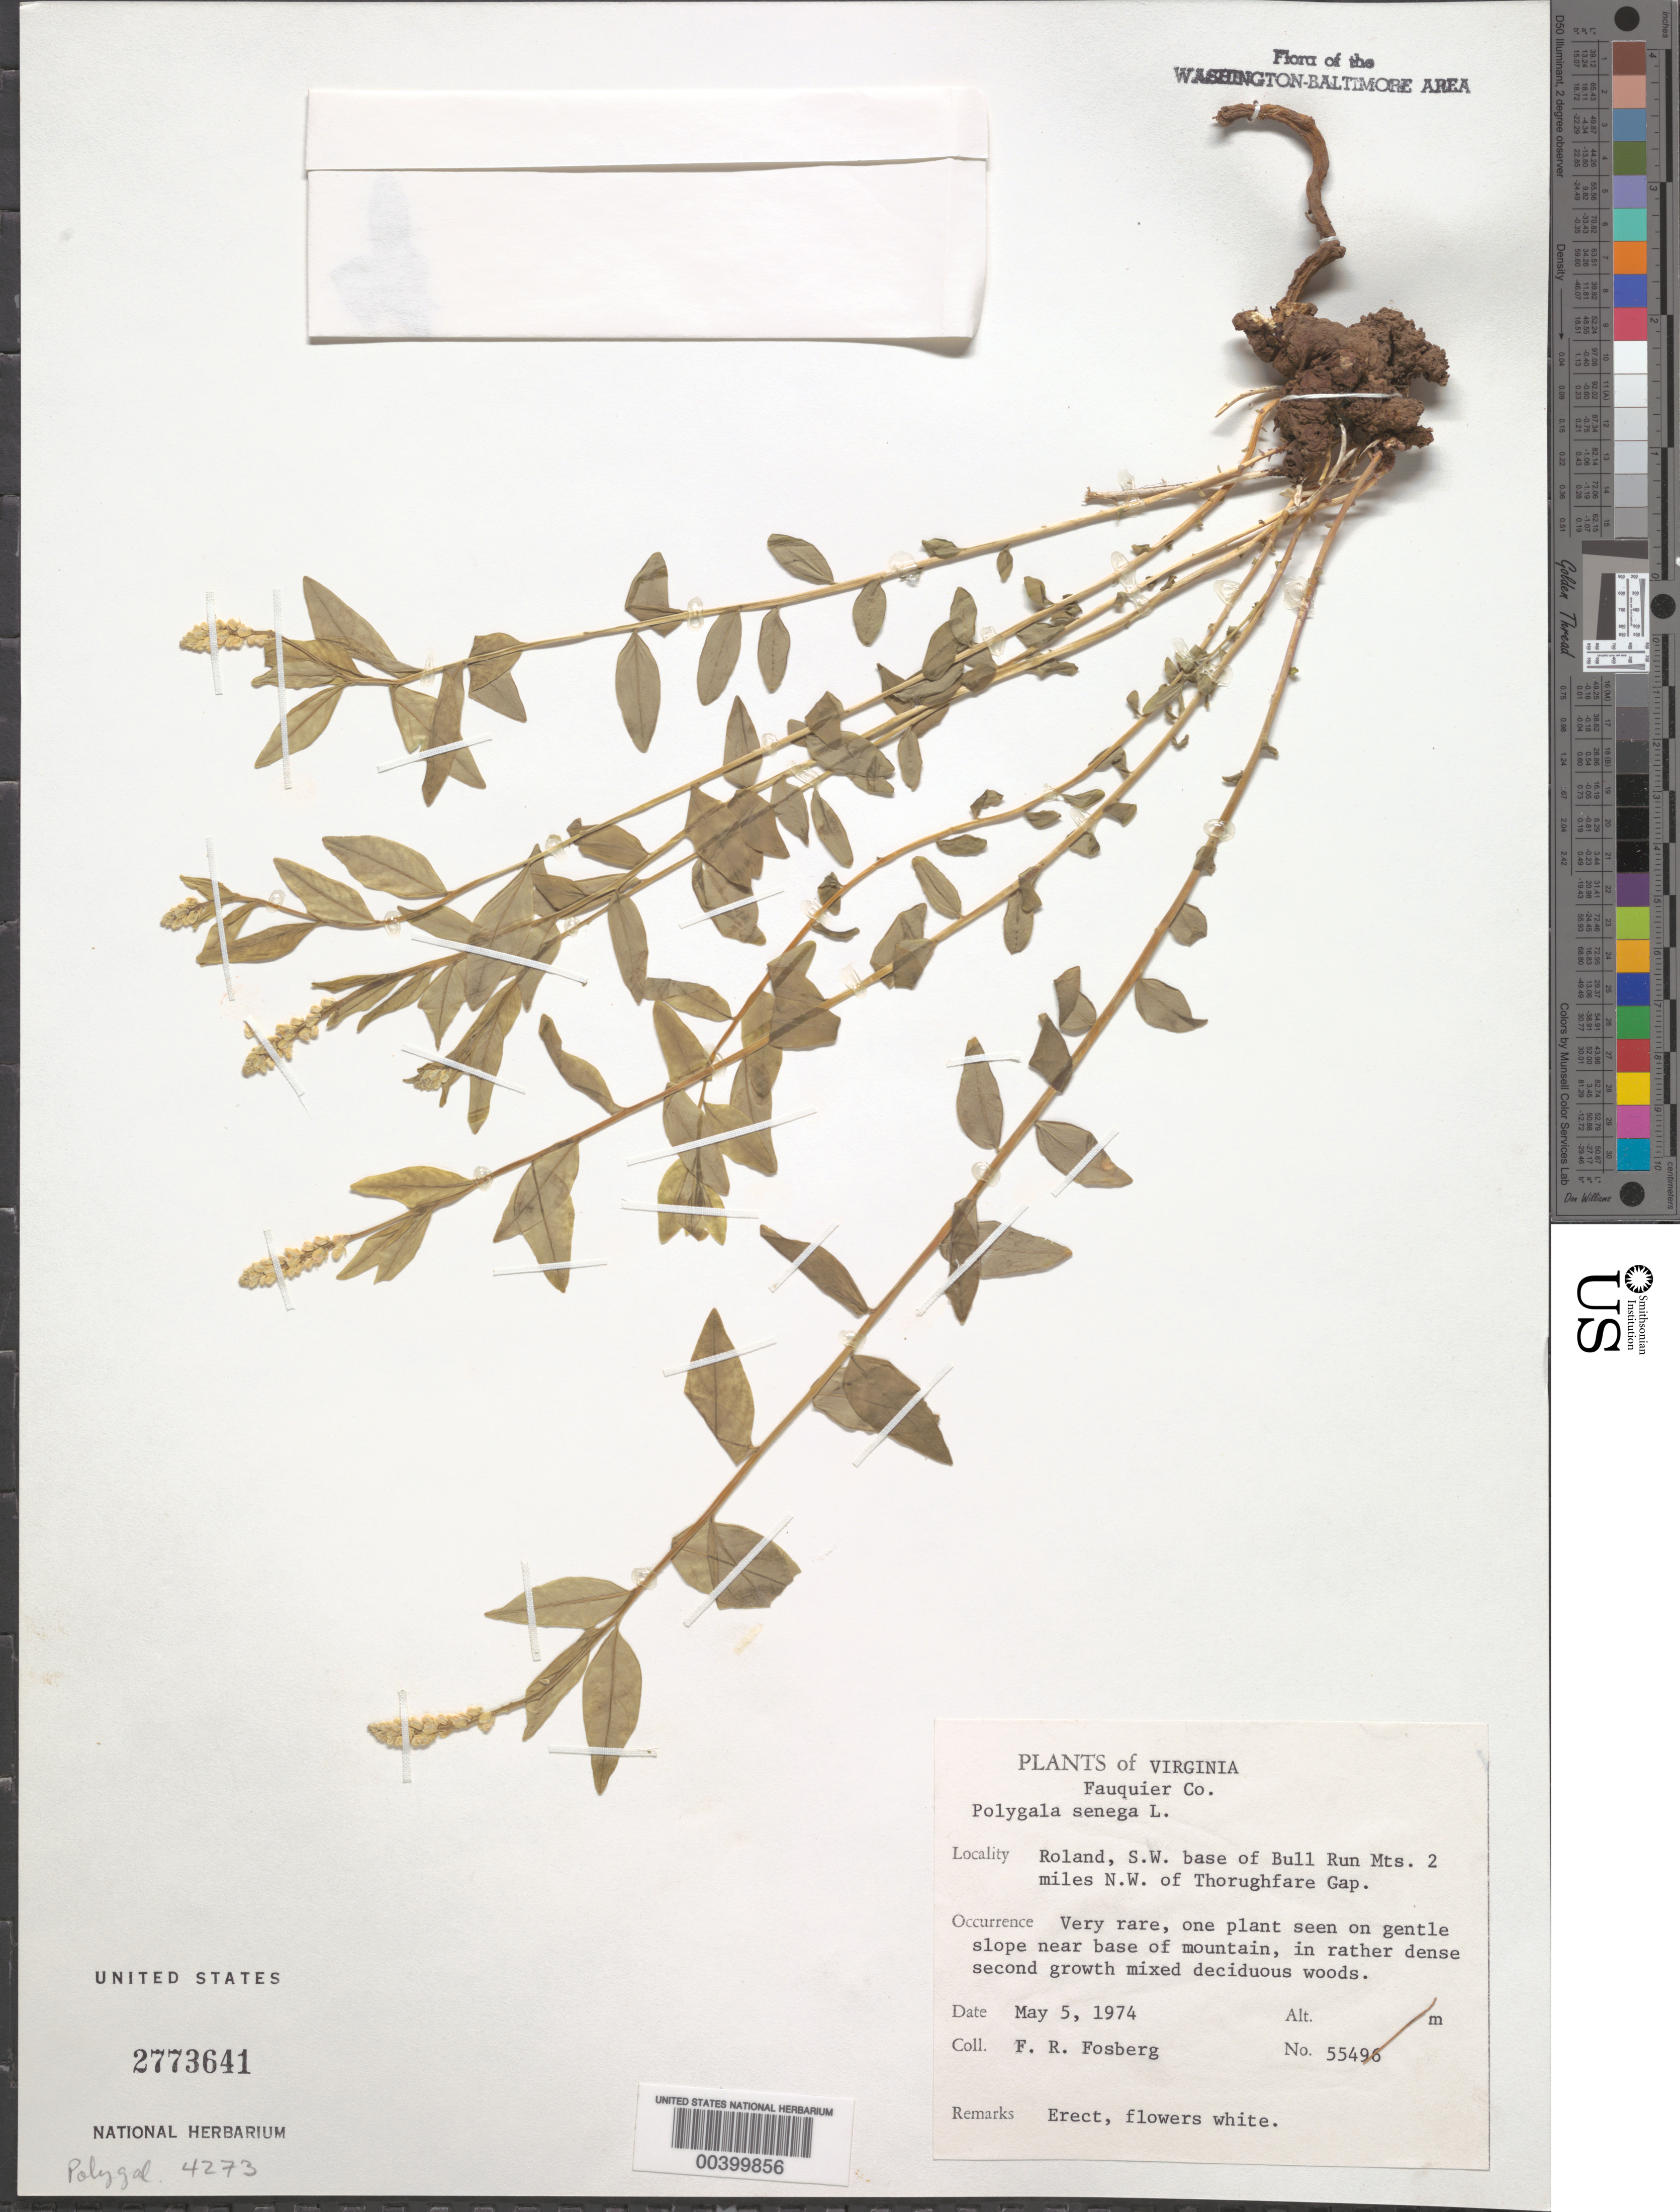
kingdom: Plantae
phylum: Tracheophyta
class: Magnoliopsida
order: Fabales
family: Polygalaceae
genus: Polygala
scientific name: Polygala senega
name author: L.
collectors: F. R. Fosberg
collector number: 55496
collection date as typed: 05 May 1974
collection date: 1974-05-05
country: United States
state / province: Virginia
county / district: Fauquier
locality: Roland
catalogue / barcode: US 2773641